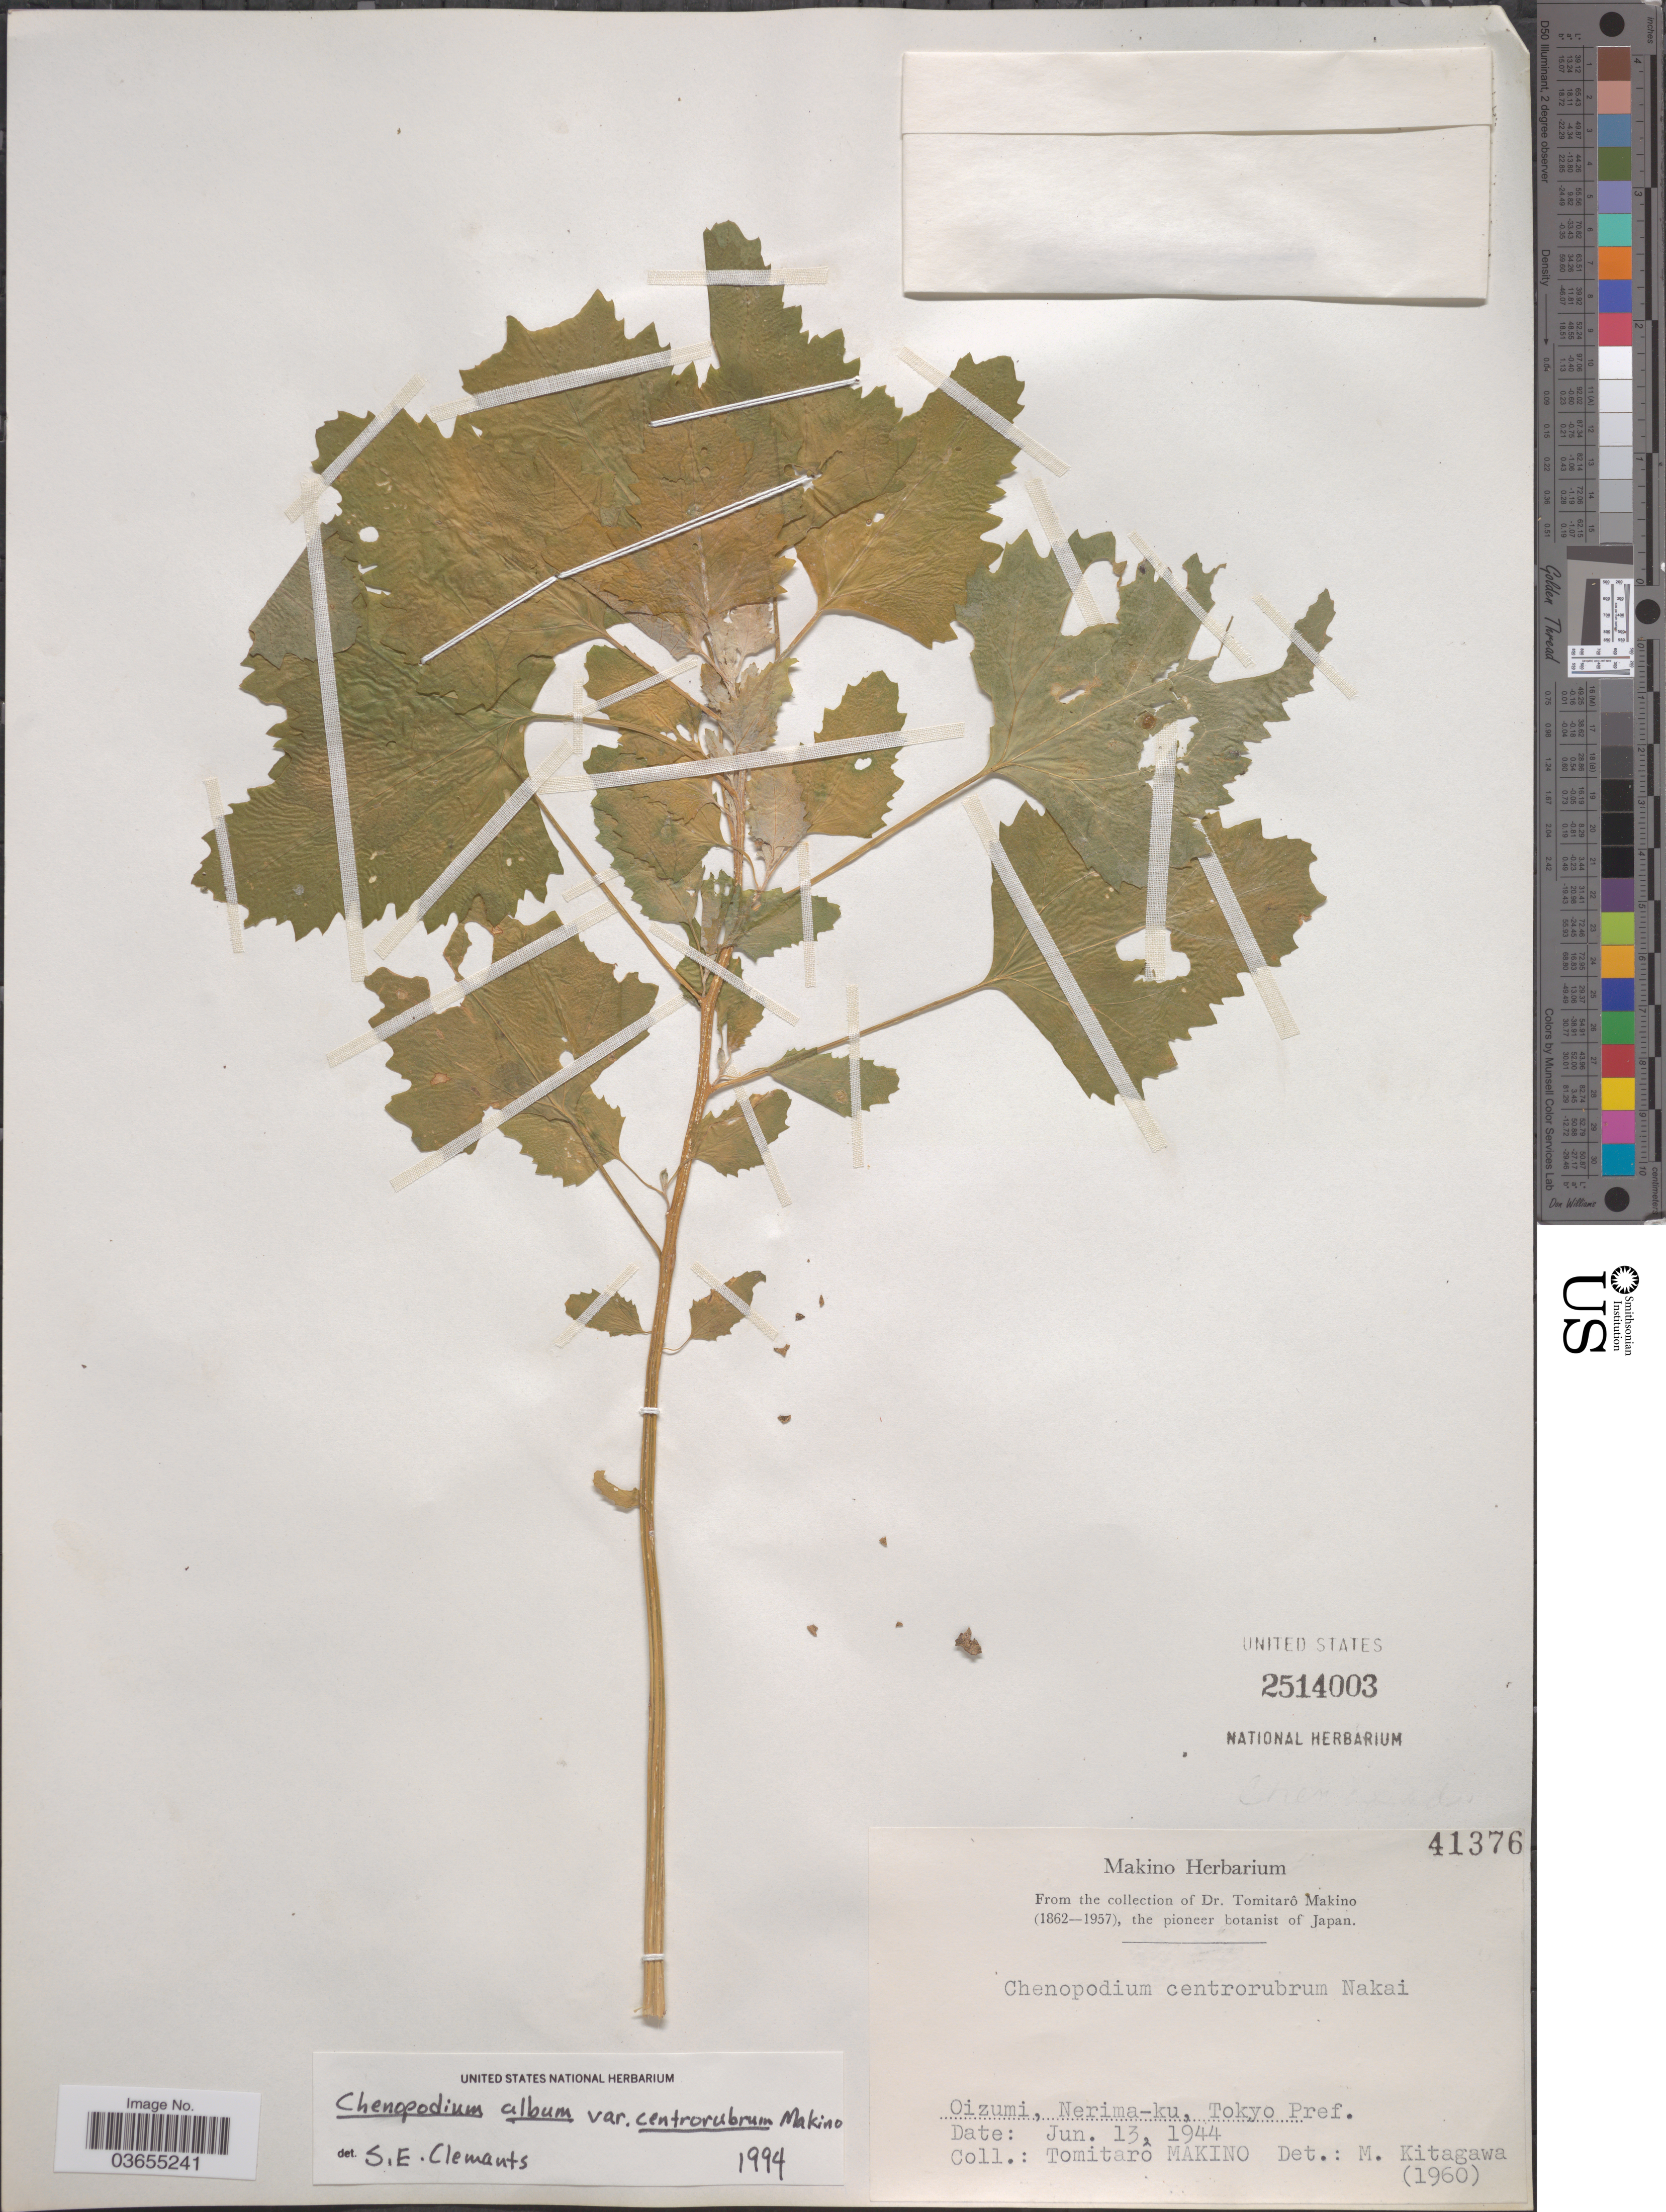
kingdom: Plantae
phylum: Tracheophyta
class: Magnoliopsida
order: Caryophyllales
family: Amaranthaceae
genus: Chenopodium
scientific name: Chenopodium album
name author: L.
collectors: T. Makino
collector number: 41376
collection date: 1944-06-13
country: Japan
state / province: Tokyo, Federal City of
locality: Oizumi, Nerima-ku, Tokyo Pref.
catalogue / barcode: US 2514003